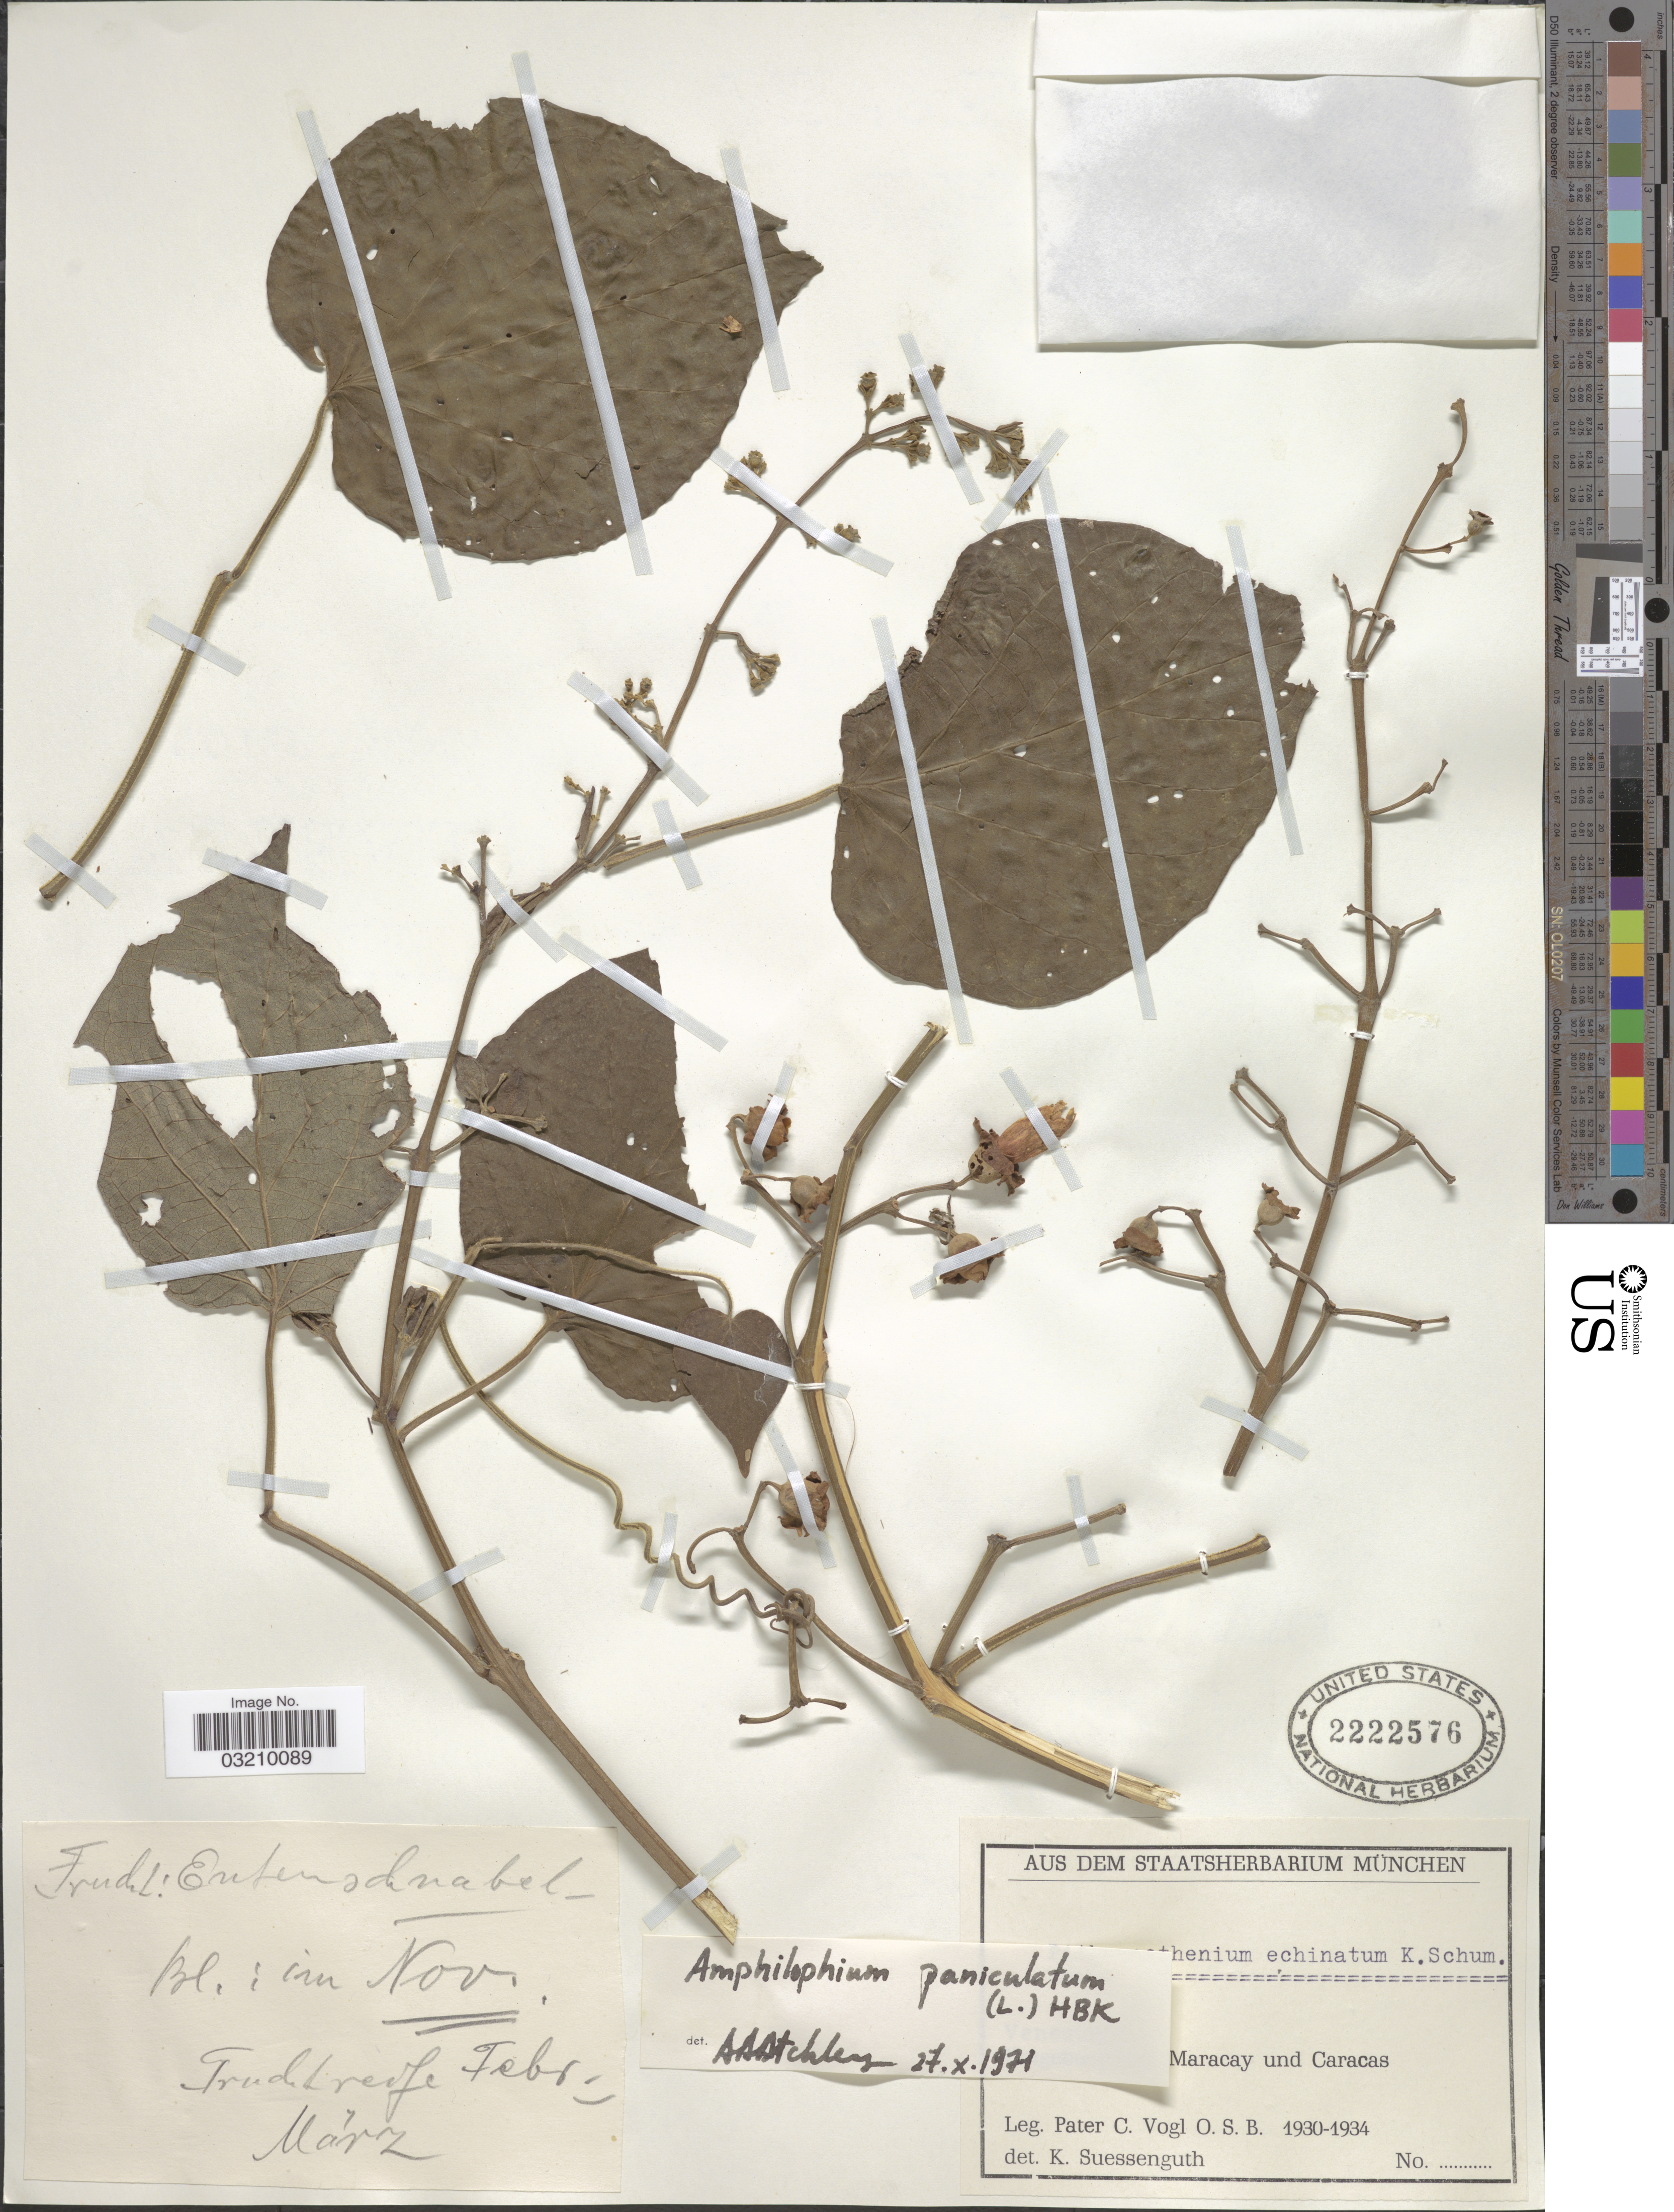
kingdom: Plantae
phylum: Tracheophyta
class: Magnoliopsida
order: Lamiales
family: Bignoniaceae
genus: Amphilophium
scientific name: Amphilophium paniculatum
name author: (L.) Kunth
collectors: P. Vogl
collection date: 1930-02/1934-03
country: Venezuela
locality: [illegible text] Maracay und Caracas.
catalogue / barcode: US 2222576